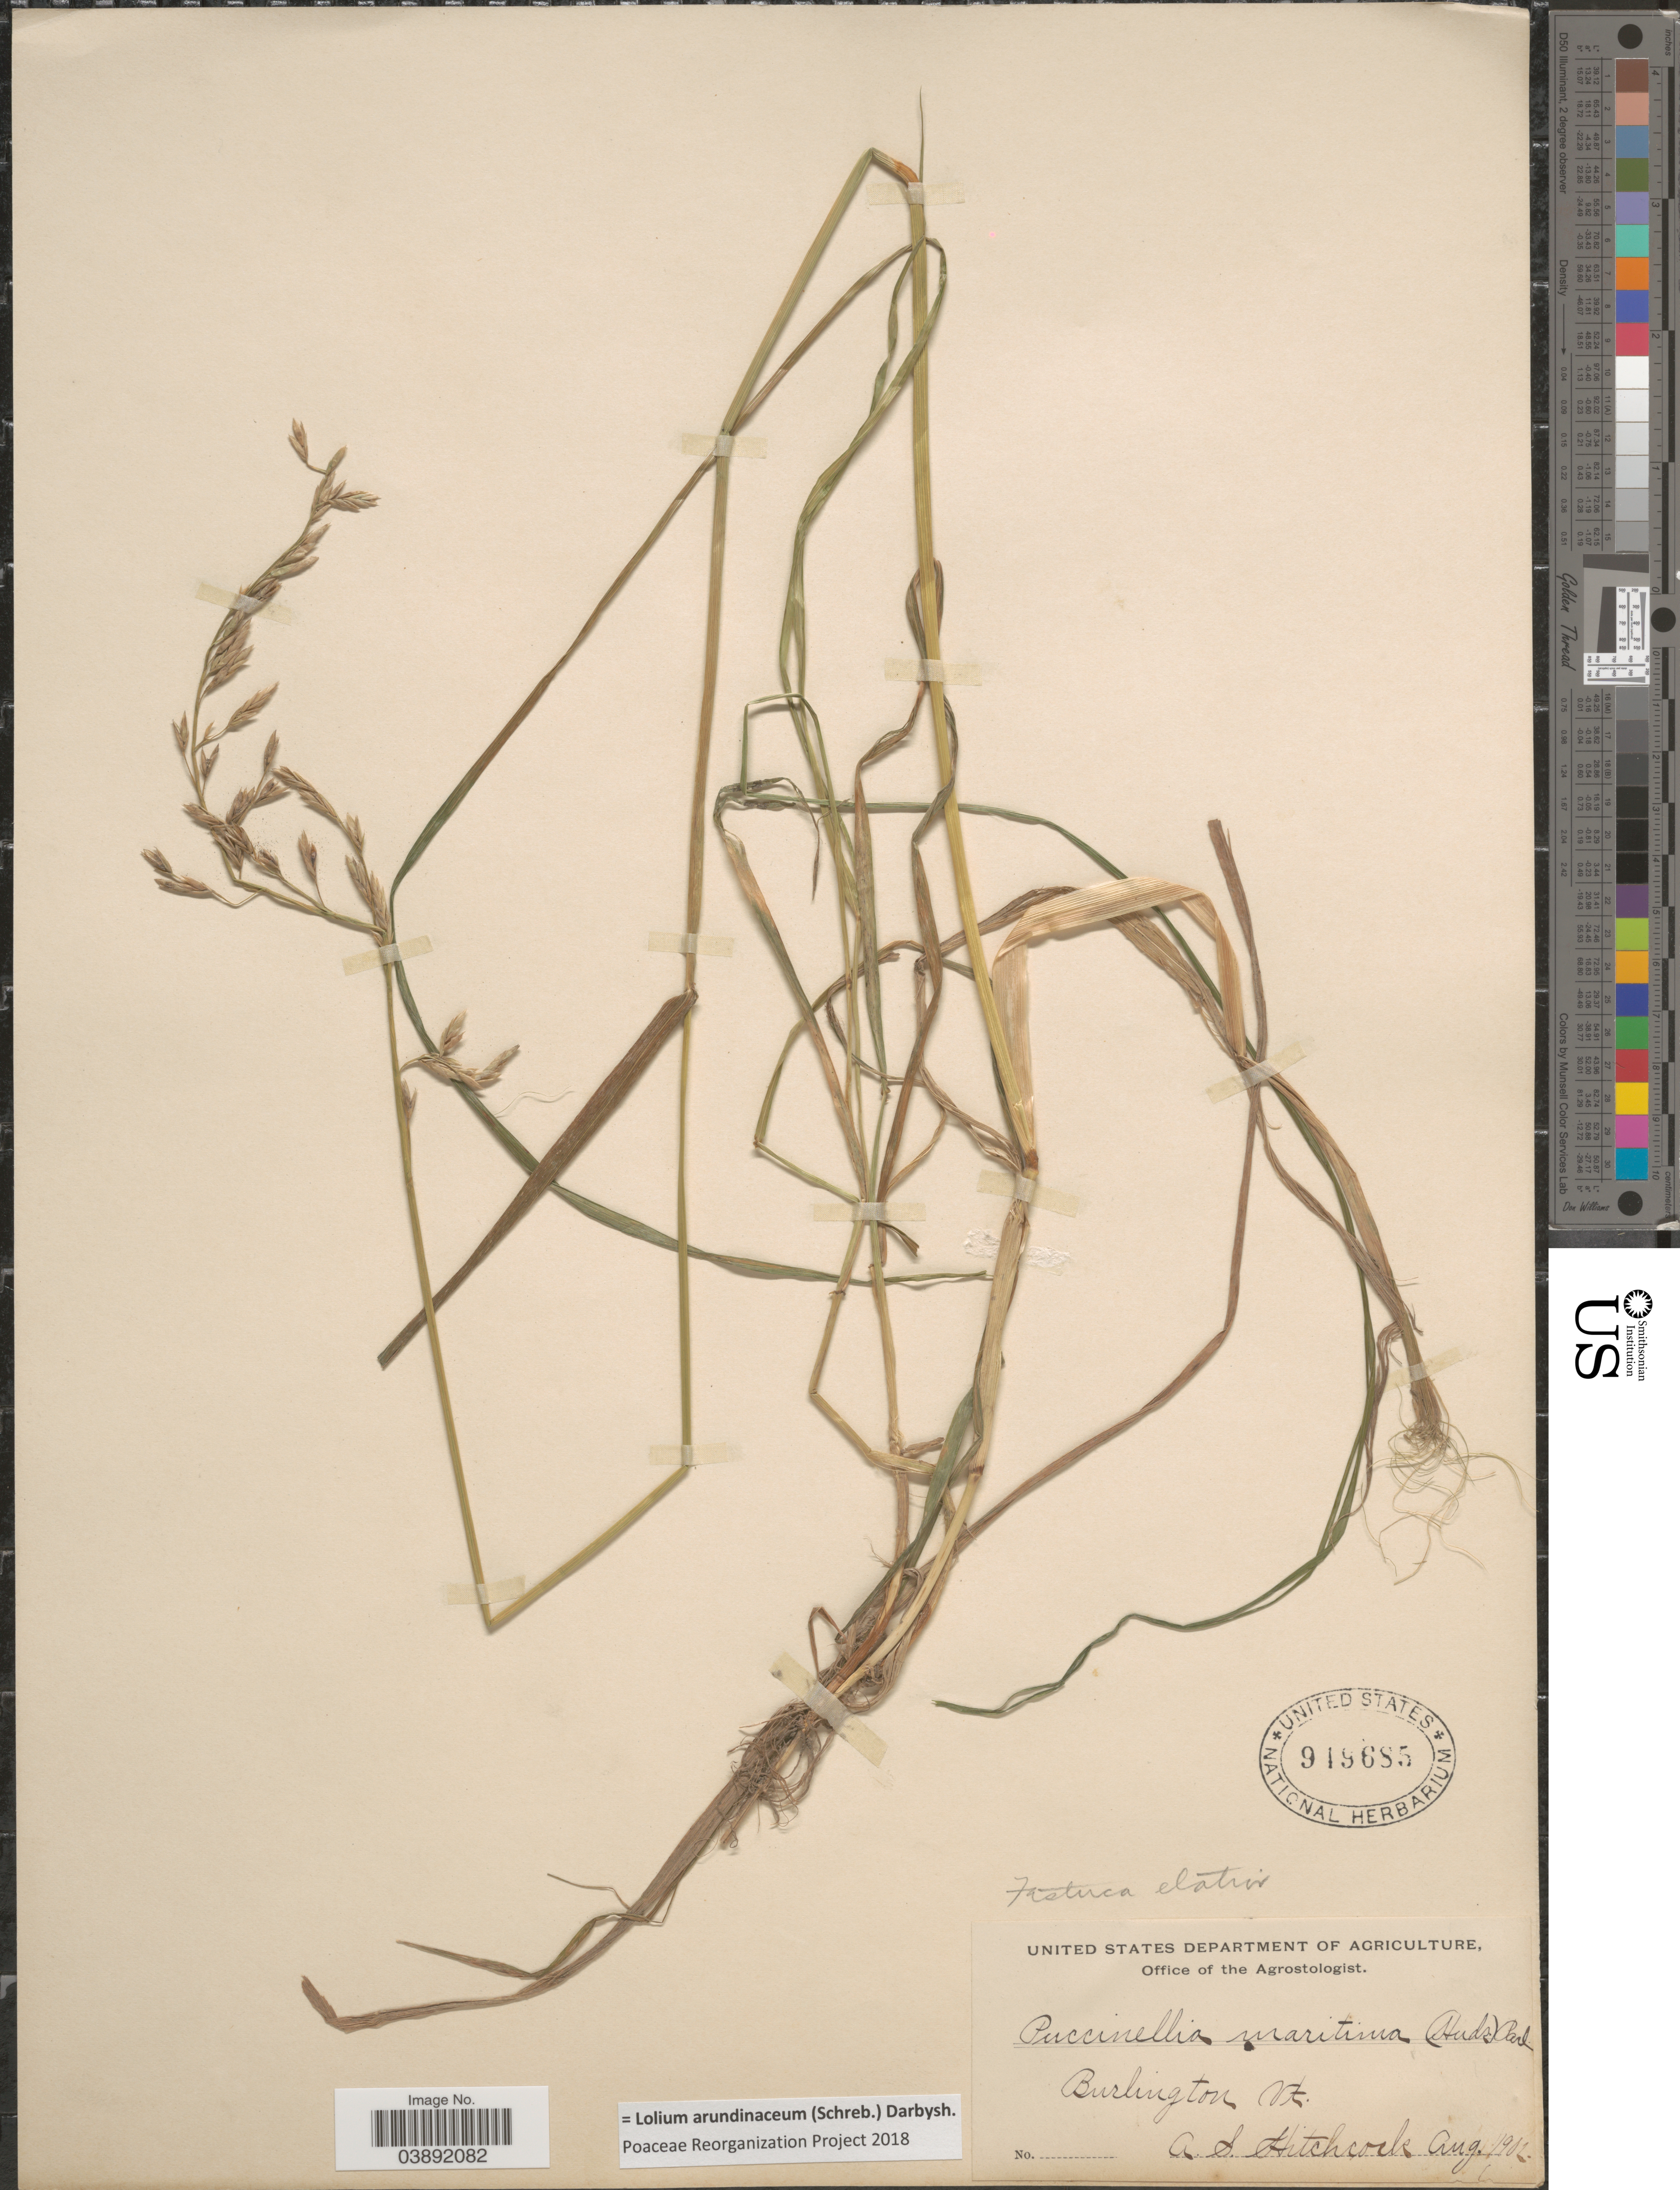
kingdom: Plantae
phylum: Tracheophyta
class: Liliopsida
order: Poales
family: Poaceae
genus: Lolium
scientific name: Lolium arundinaceum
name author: (Schreb.) Darbysh.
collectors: A. S. Hitchcock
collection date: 1902-08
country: United States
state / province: Vermont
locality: Burlington.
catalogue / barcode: US 949685